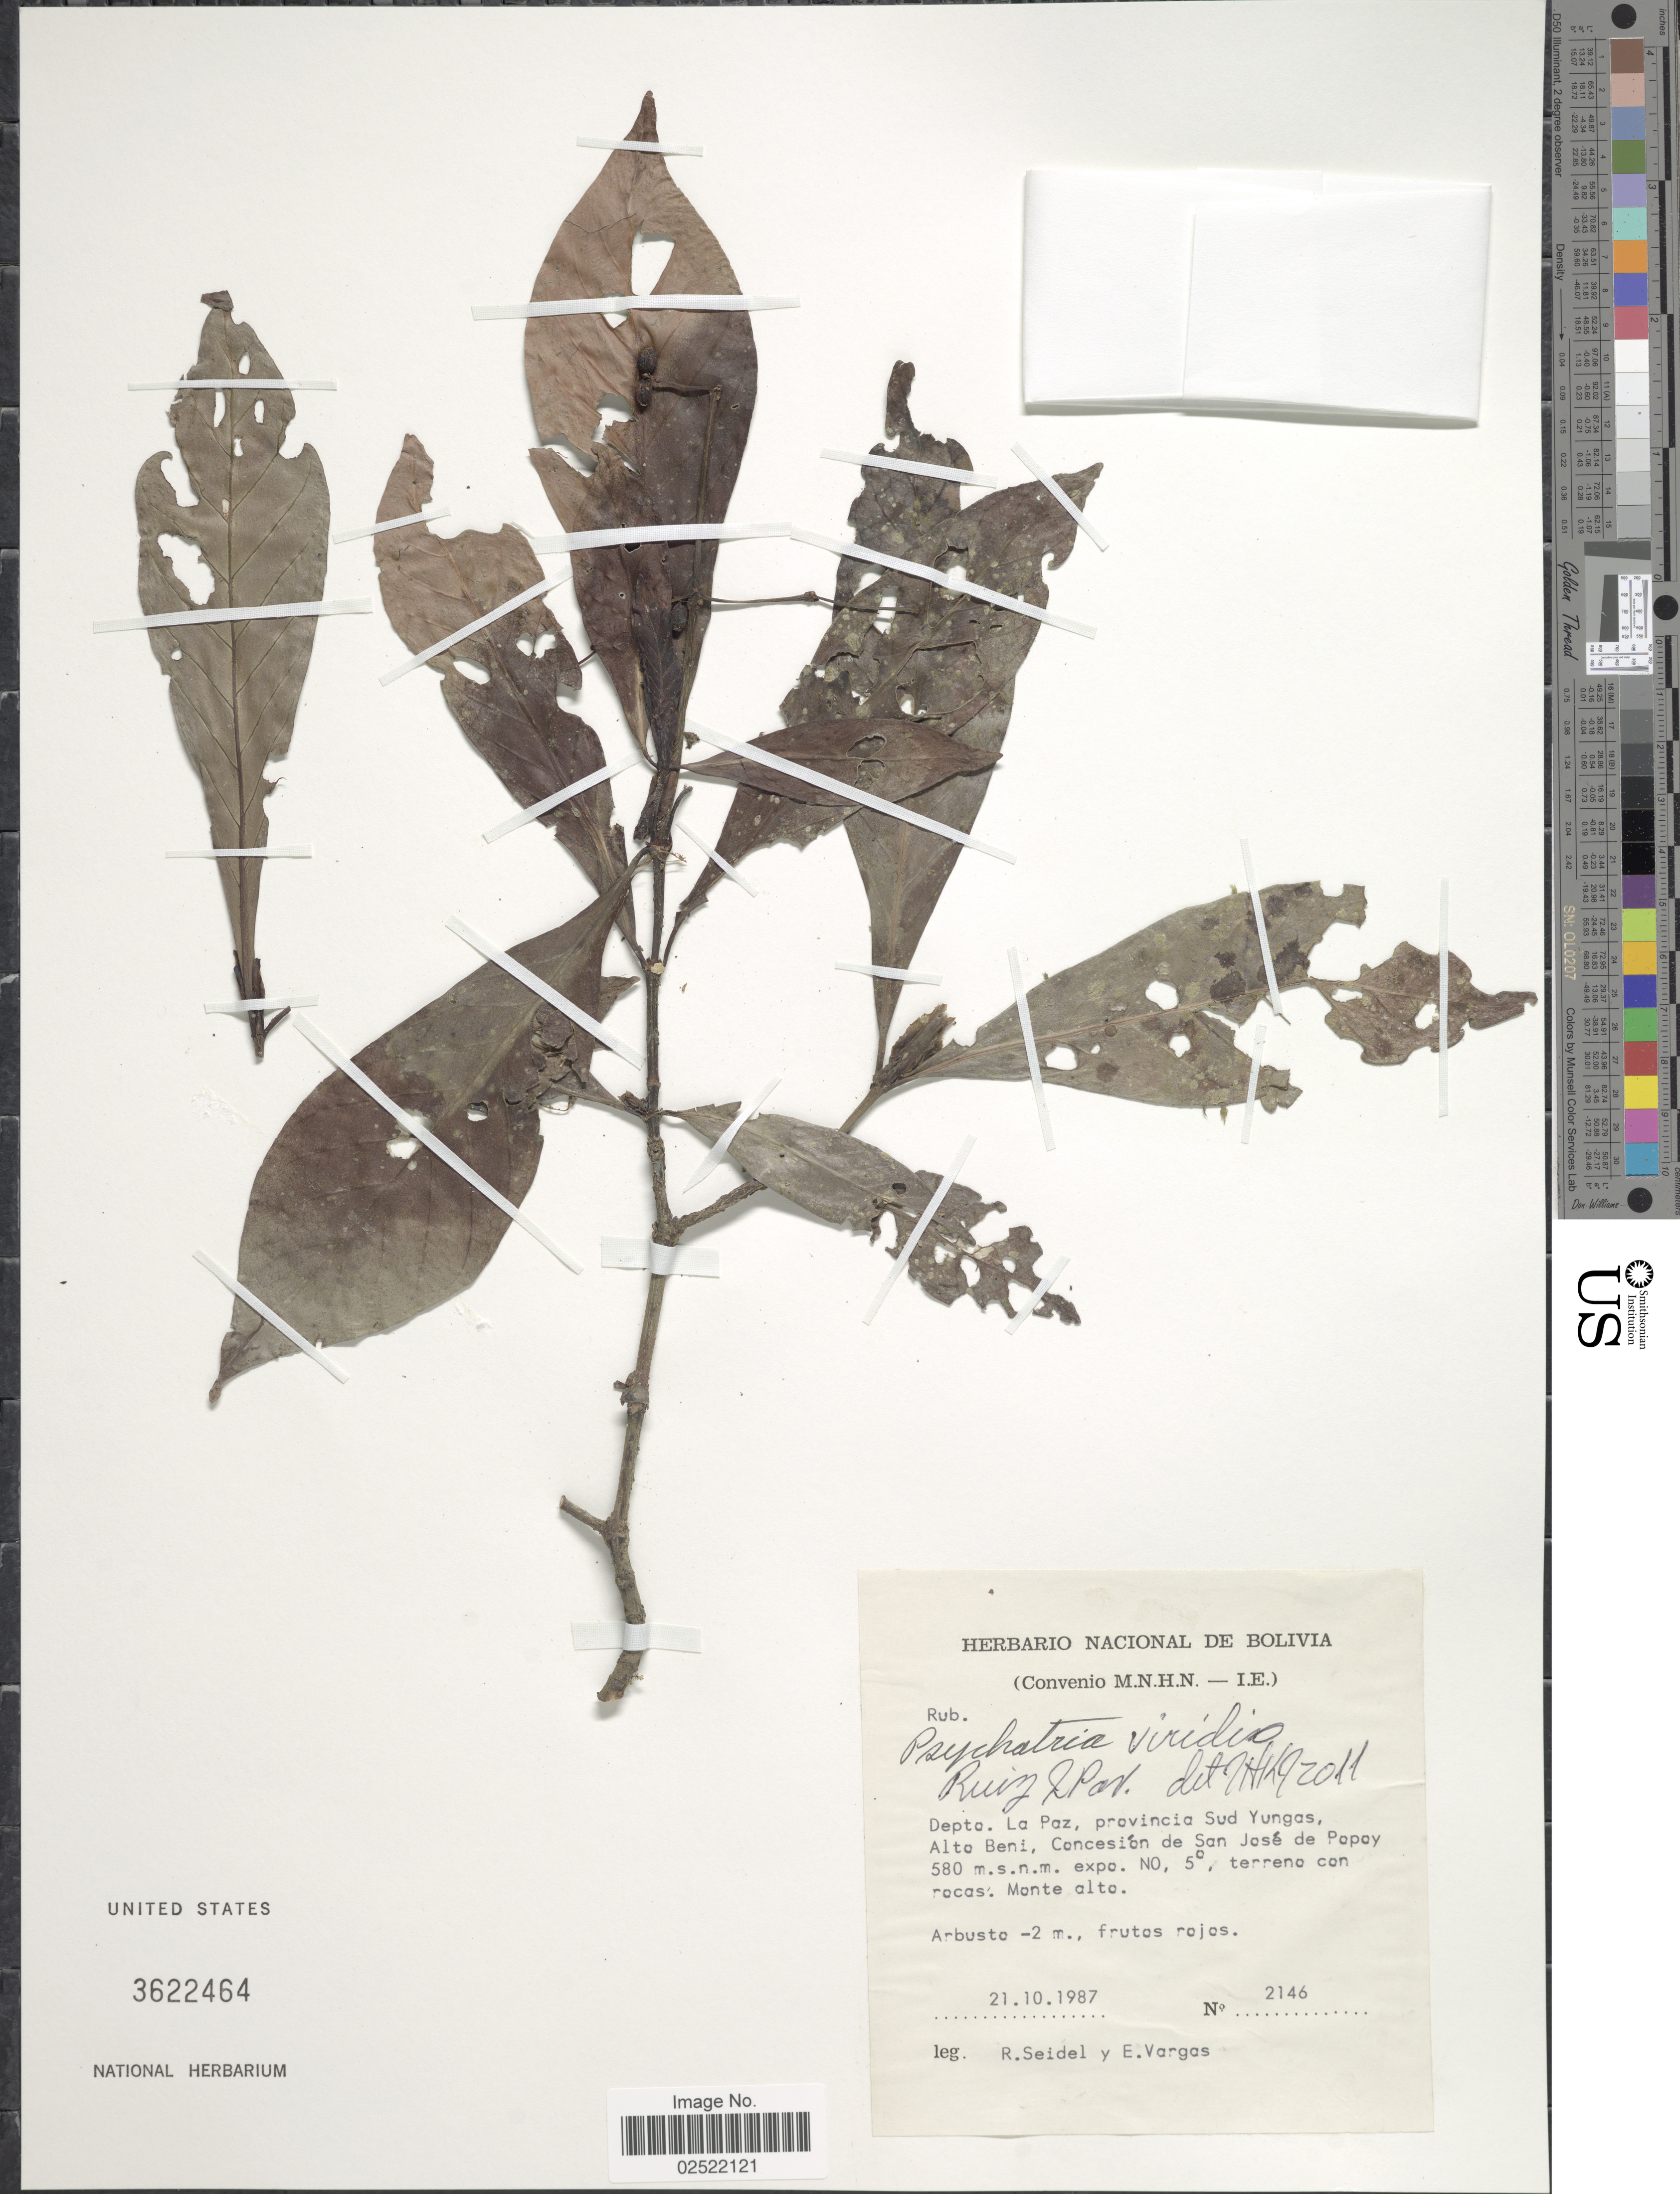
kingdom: Plantae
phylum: Tracheophyta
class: Magnoliopsida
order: Gentianales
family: Rubiaceae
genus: Psychotria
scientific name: Psychotria viridis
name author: Ruiz & Pav.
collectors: R. Seidel & E. Vargas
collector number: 2146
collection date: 1987-10-21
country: Bolivia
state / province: La Paz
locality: Depto. La Paz, provincia Sud Yungas, Alto Beni, Concesion de San Jose de Papay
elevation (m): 580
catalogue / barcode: US 3622464